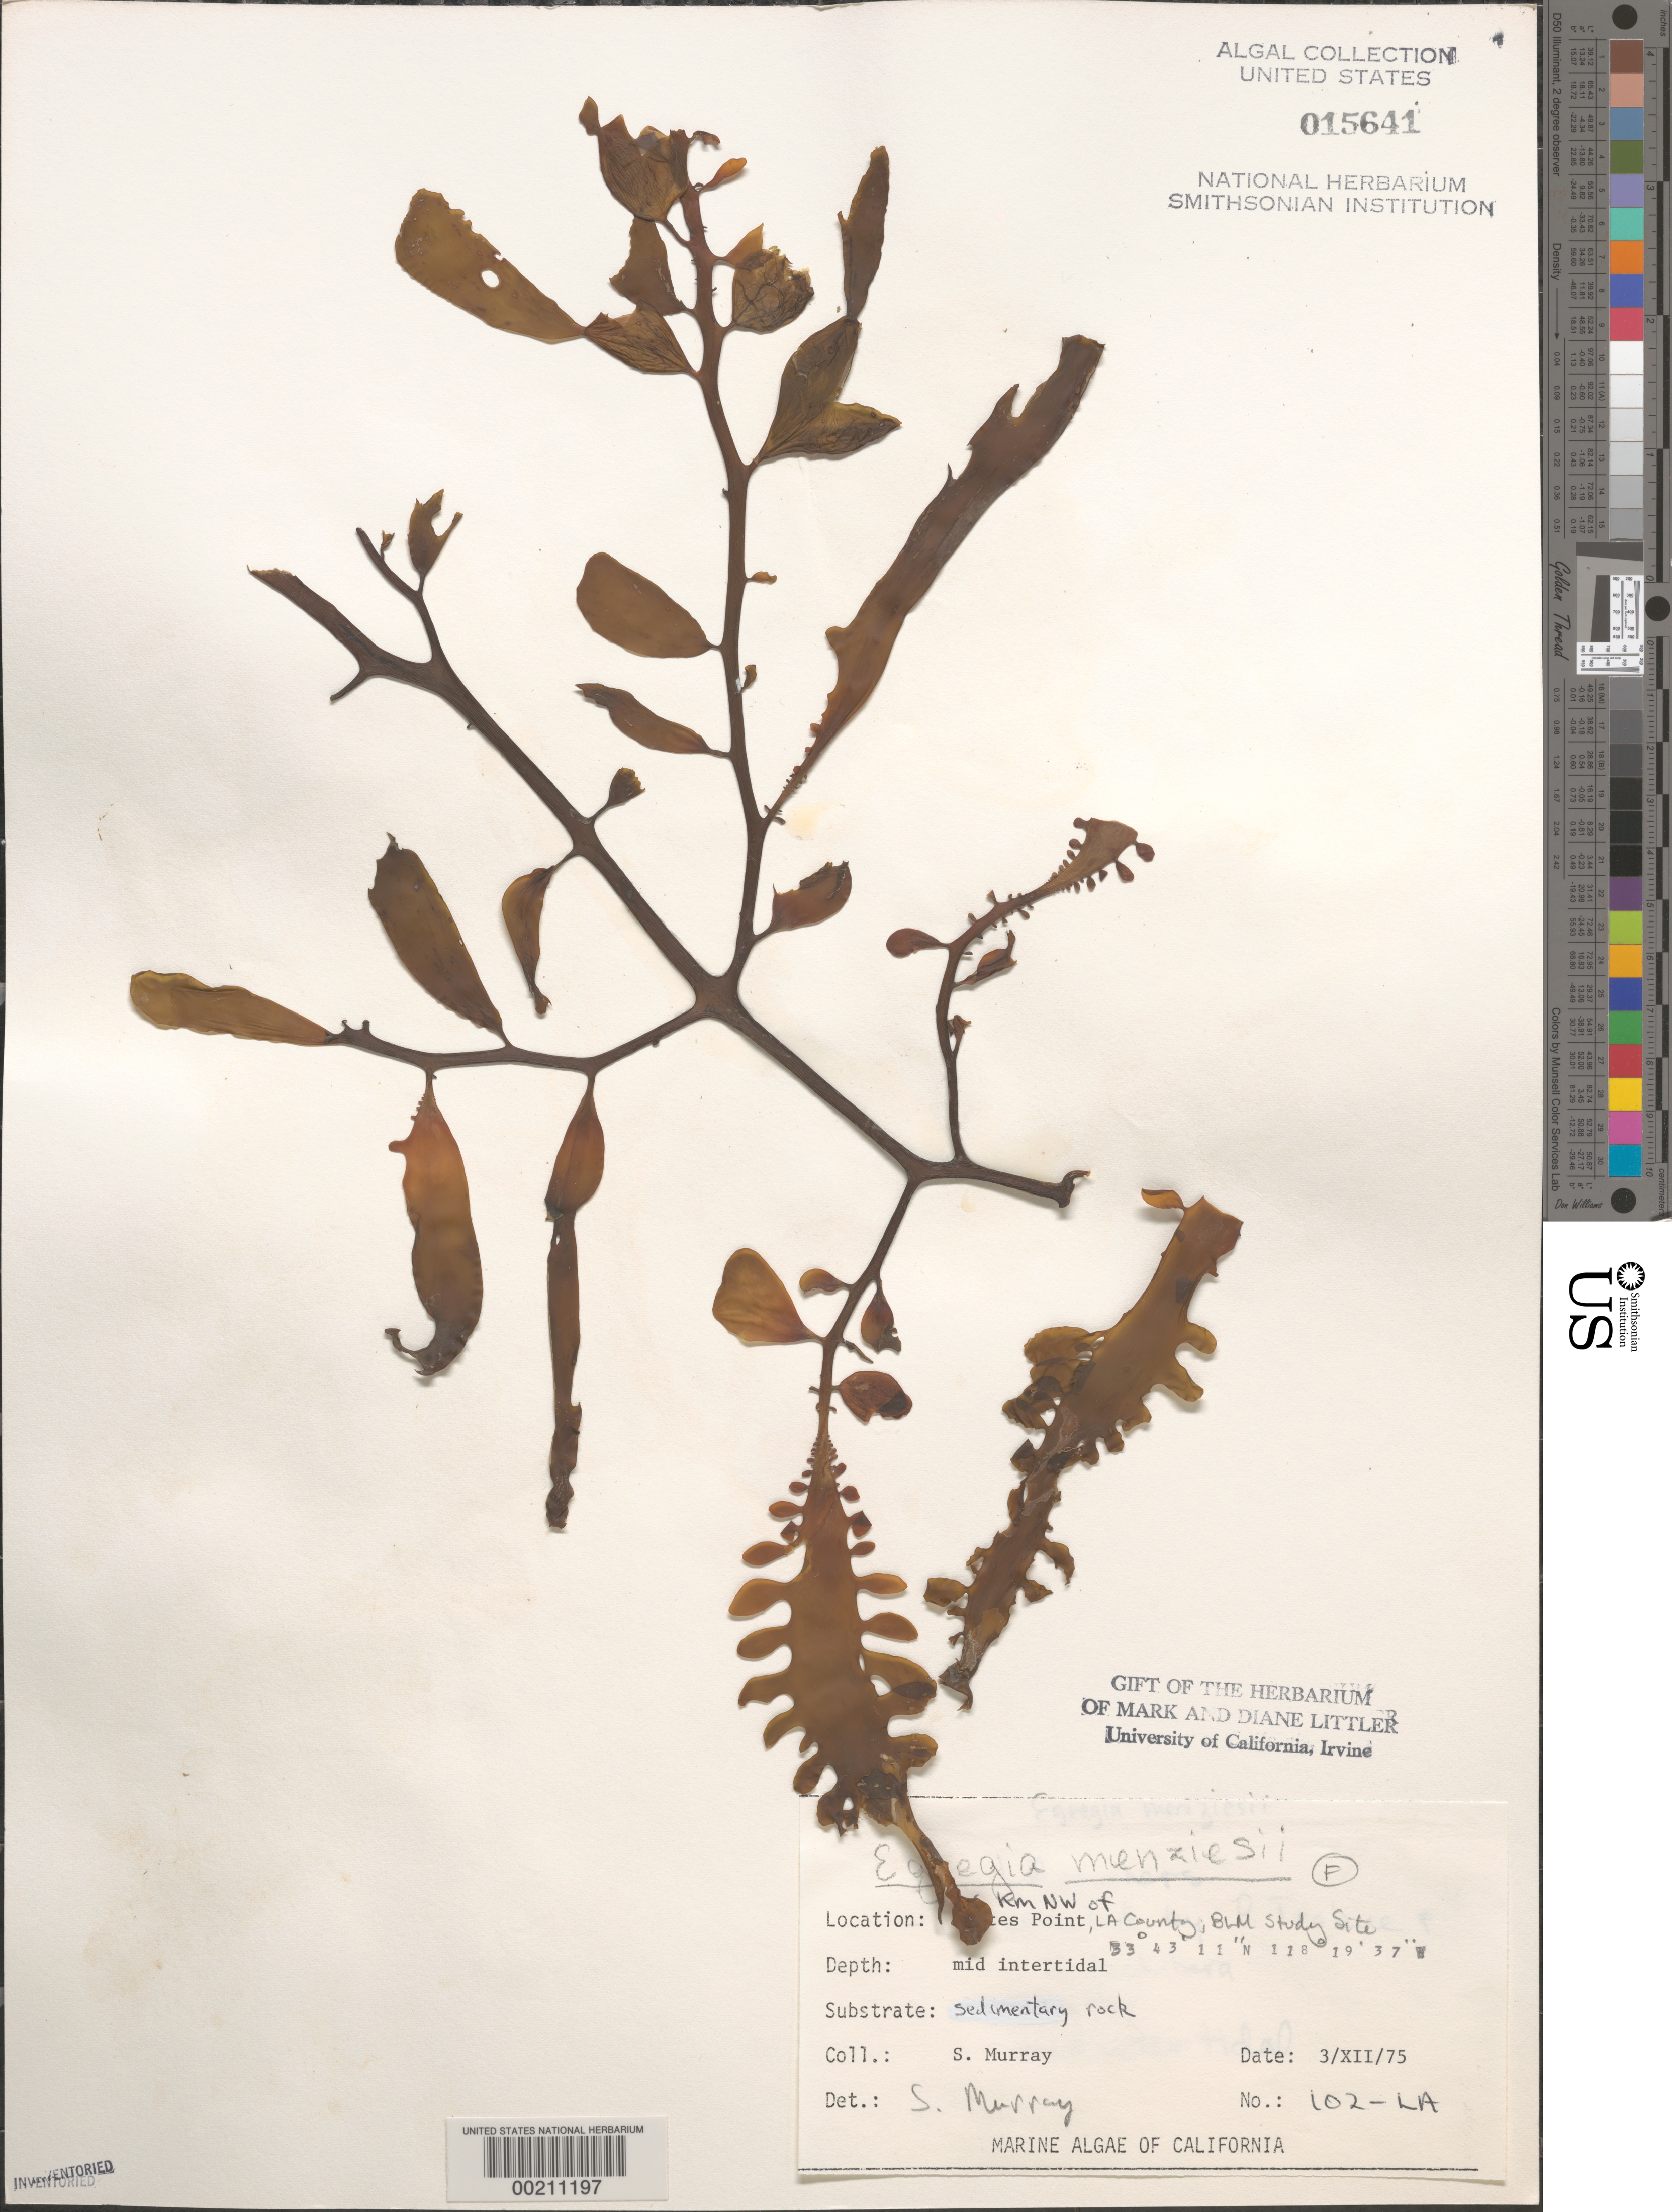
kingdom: Chromista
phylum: Ochrophyta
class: Phaeophyceae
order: Laminariales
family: Lessoniaceae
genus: Egregia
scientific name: Egregia menziesii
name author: (Turner) Aresch.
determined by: Murray, S. N.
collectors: S. N. Murray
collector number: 102-la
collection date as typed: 03 Dec 1975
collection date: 1975-12-03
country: United States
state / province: California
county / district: Los Angeles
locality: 0.6 km northwest of Whites Point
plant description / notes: BLM-SOCALBIGHT Rocky Intertidal Survey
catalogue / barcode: US 15641